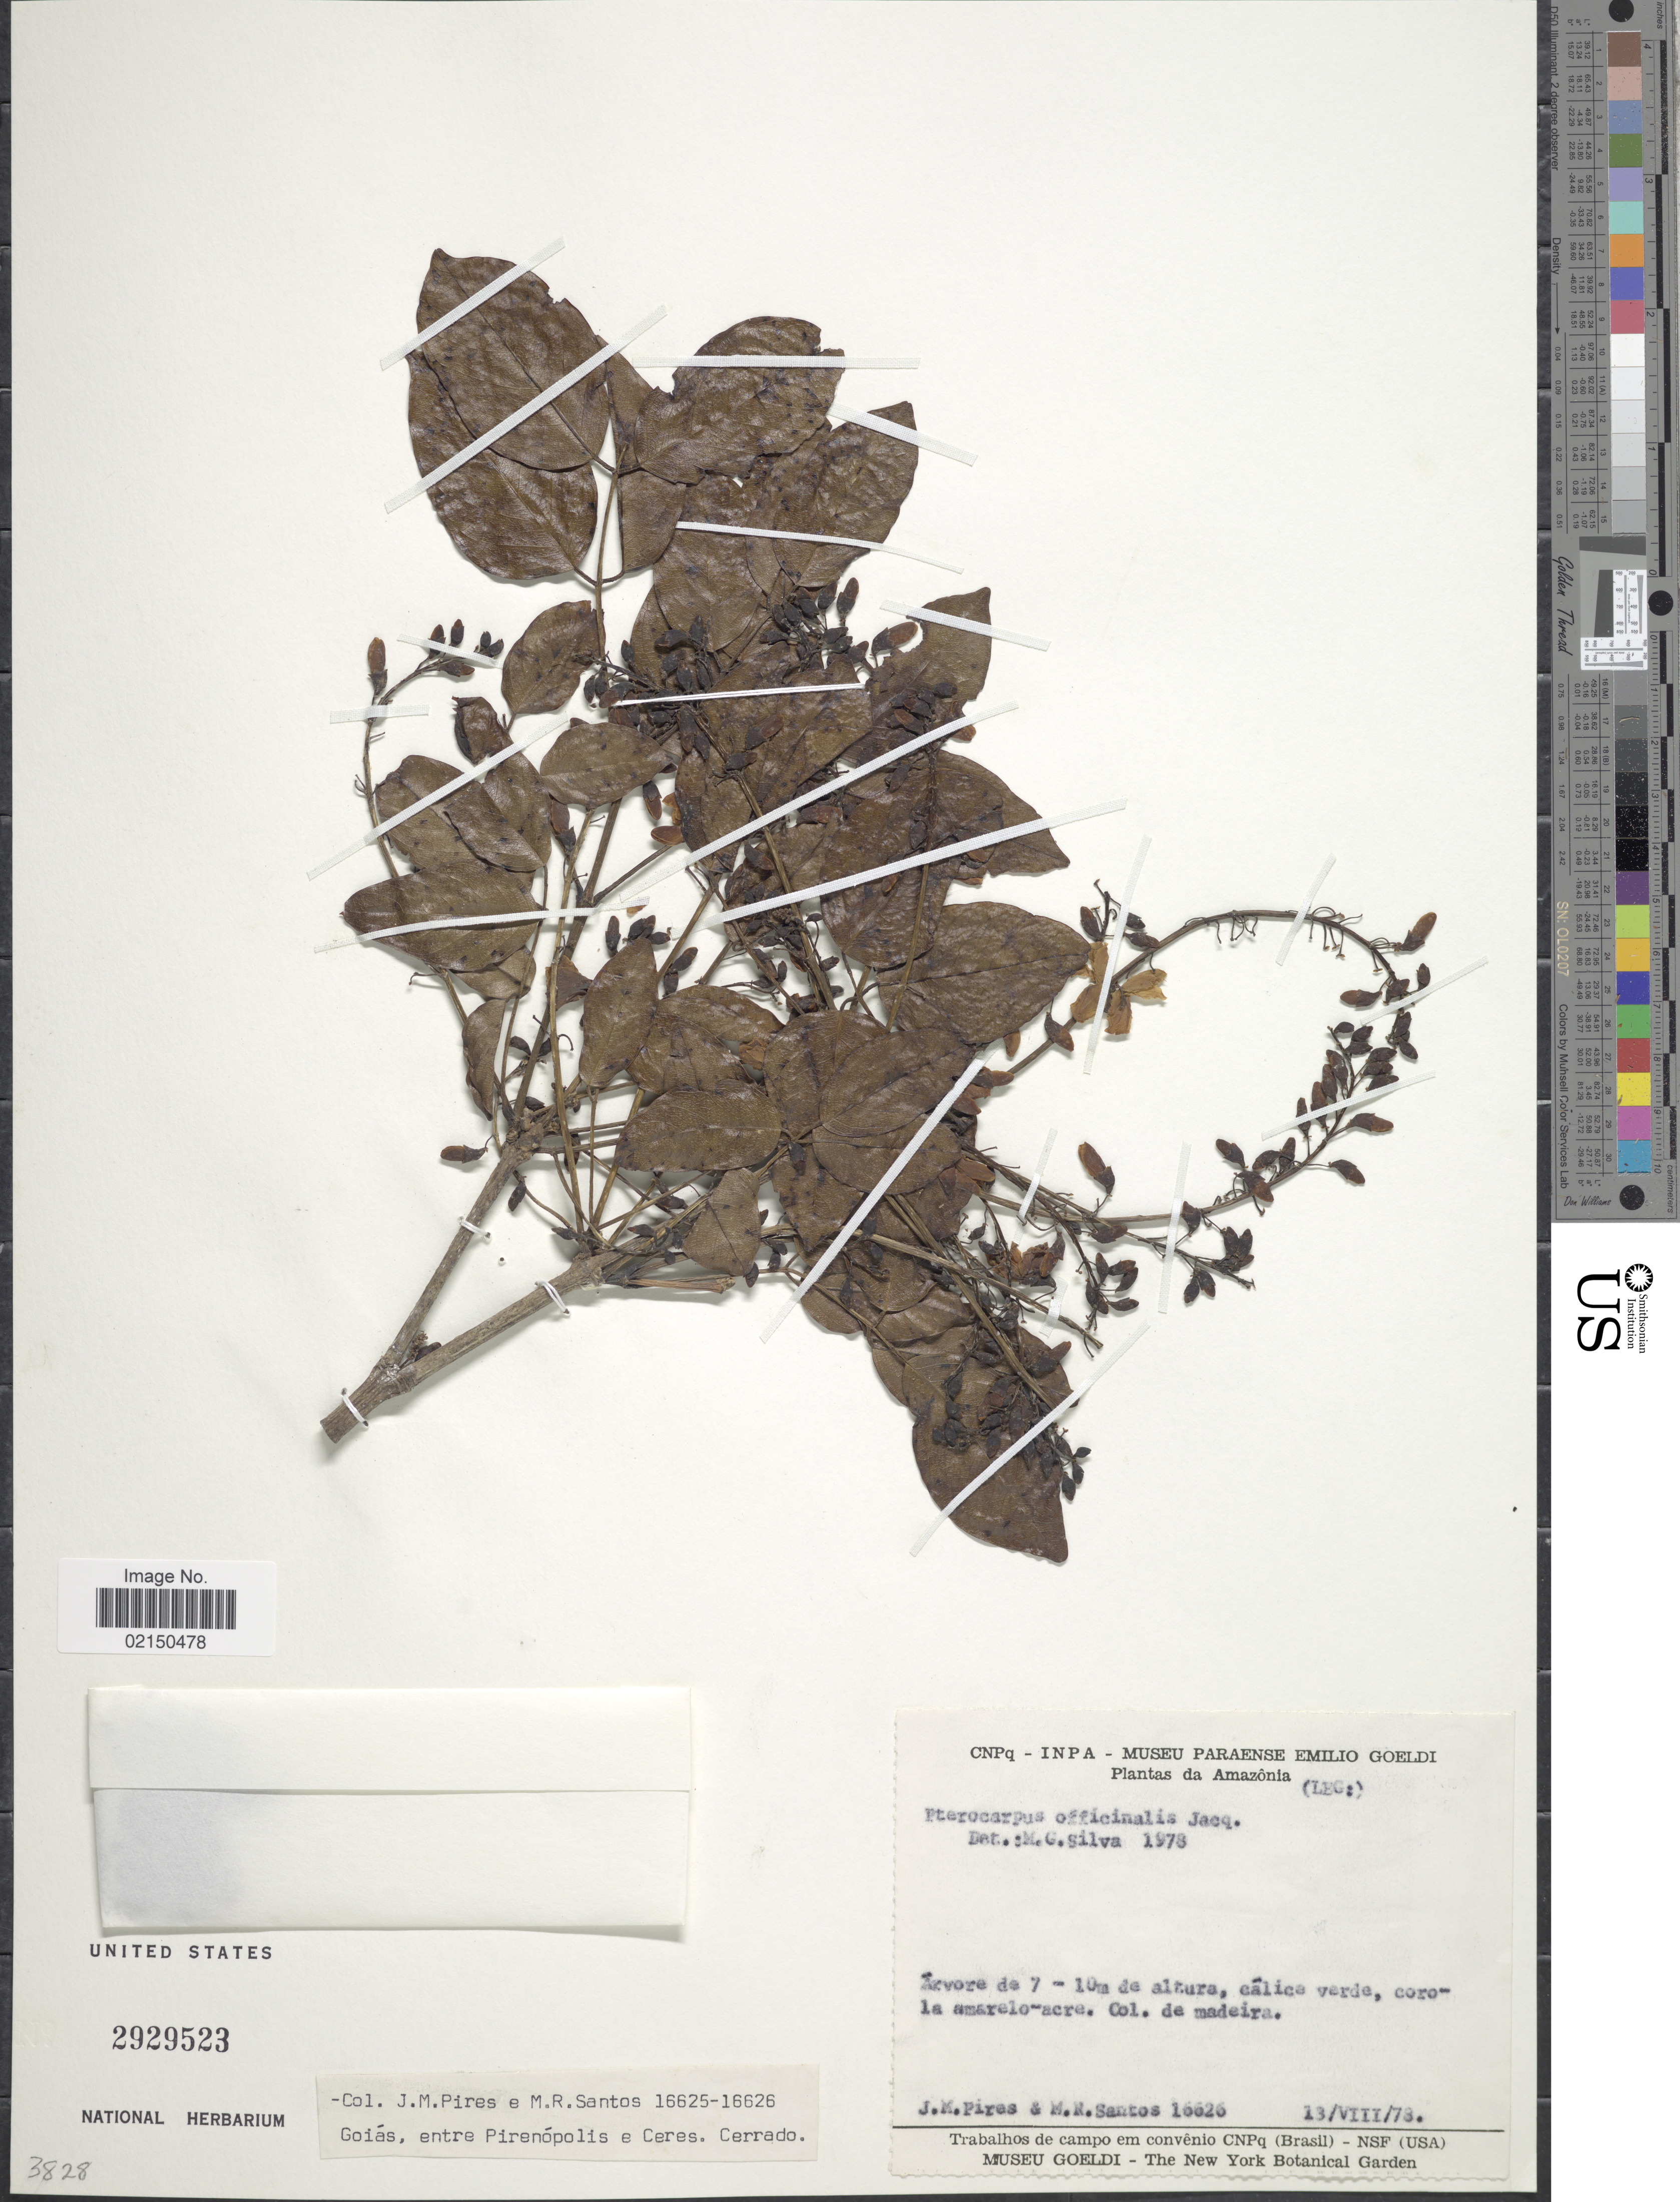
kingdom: Plantae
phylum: Tracheophyta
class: Magnoliopsida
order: Fabales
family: Fabaceae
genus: Pterocarpus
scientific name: Pterocarpus officinalis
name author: Jacq.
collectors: J. M. Pires & M. R. dos Santos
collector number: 16626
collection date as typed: Transcribed d/m/y: 13/8/78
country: Portugal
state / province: Madeira (Aut. Reg.)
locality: Amazonia, corola amarelo-acre. de Madeira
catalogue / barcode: US 2929523